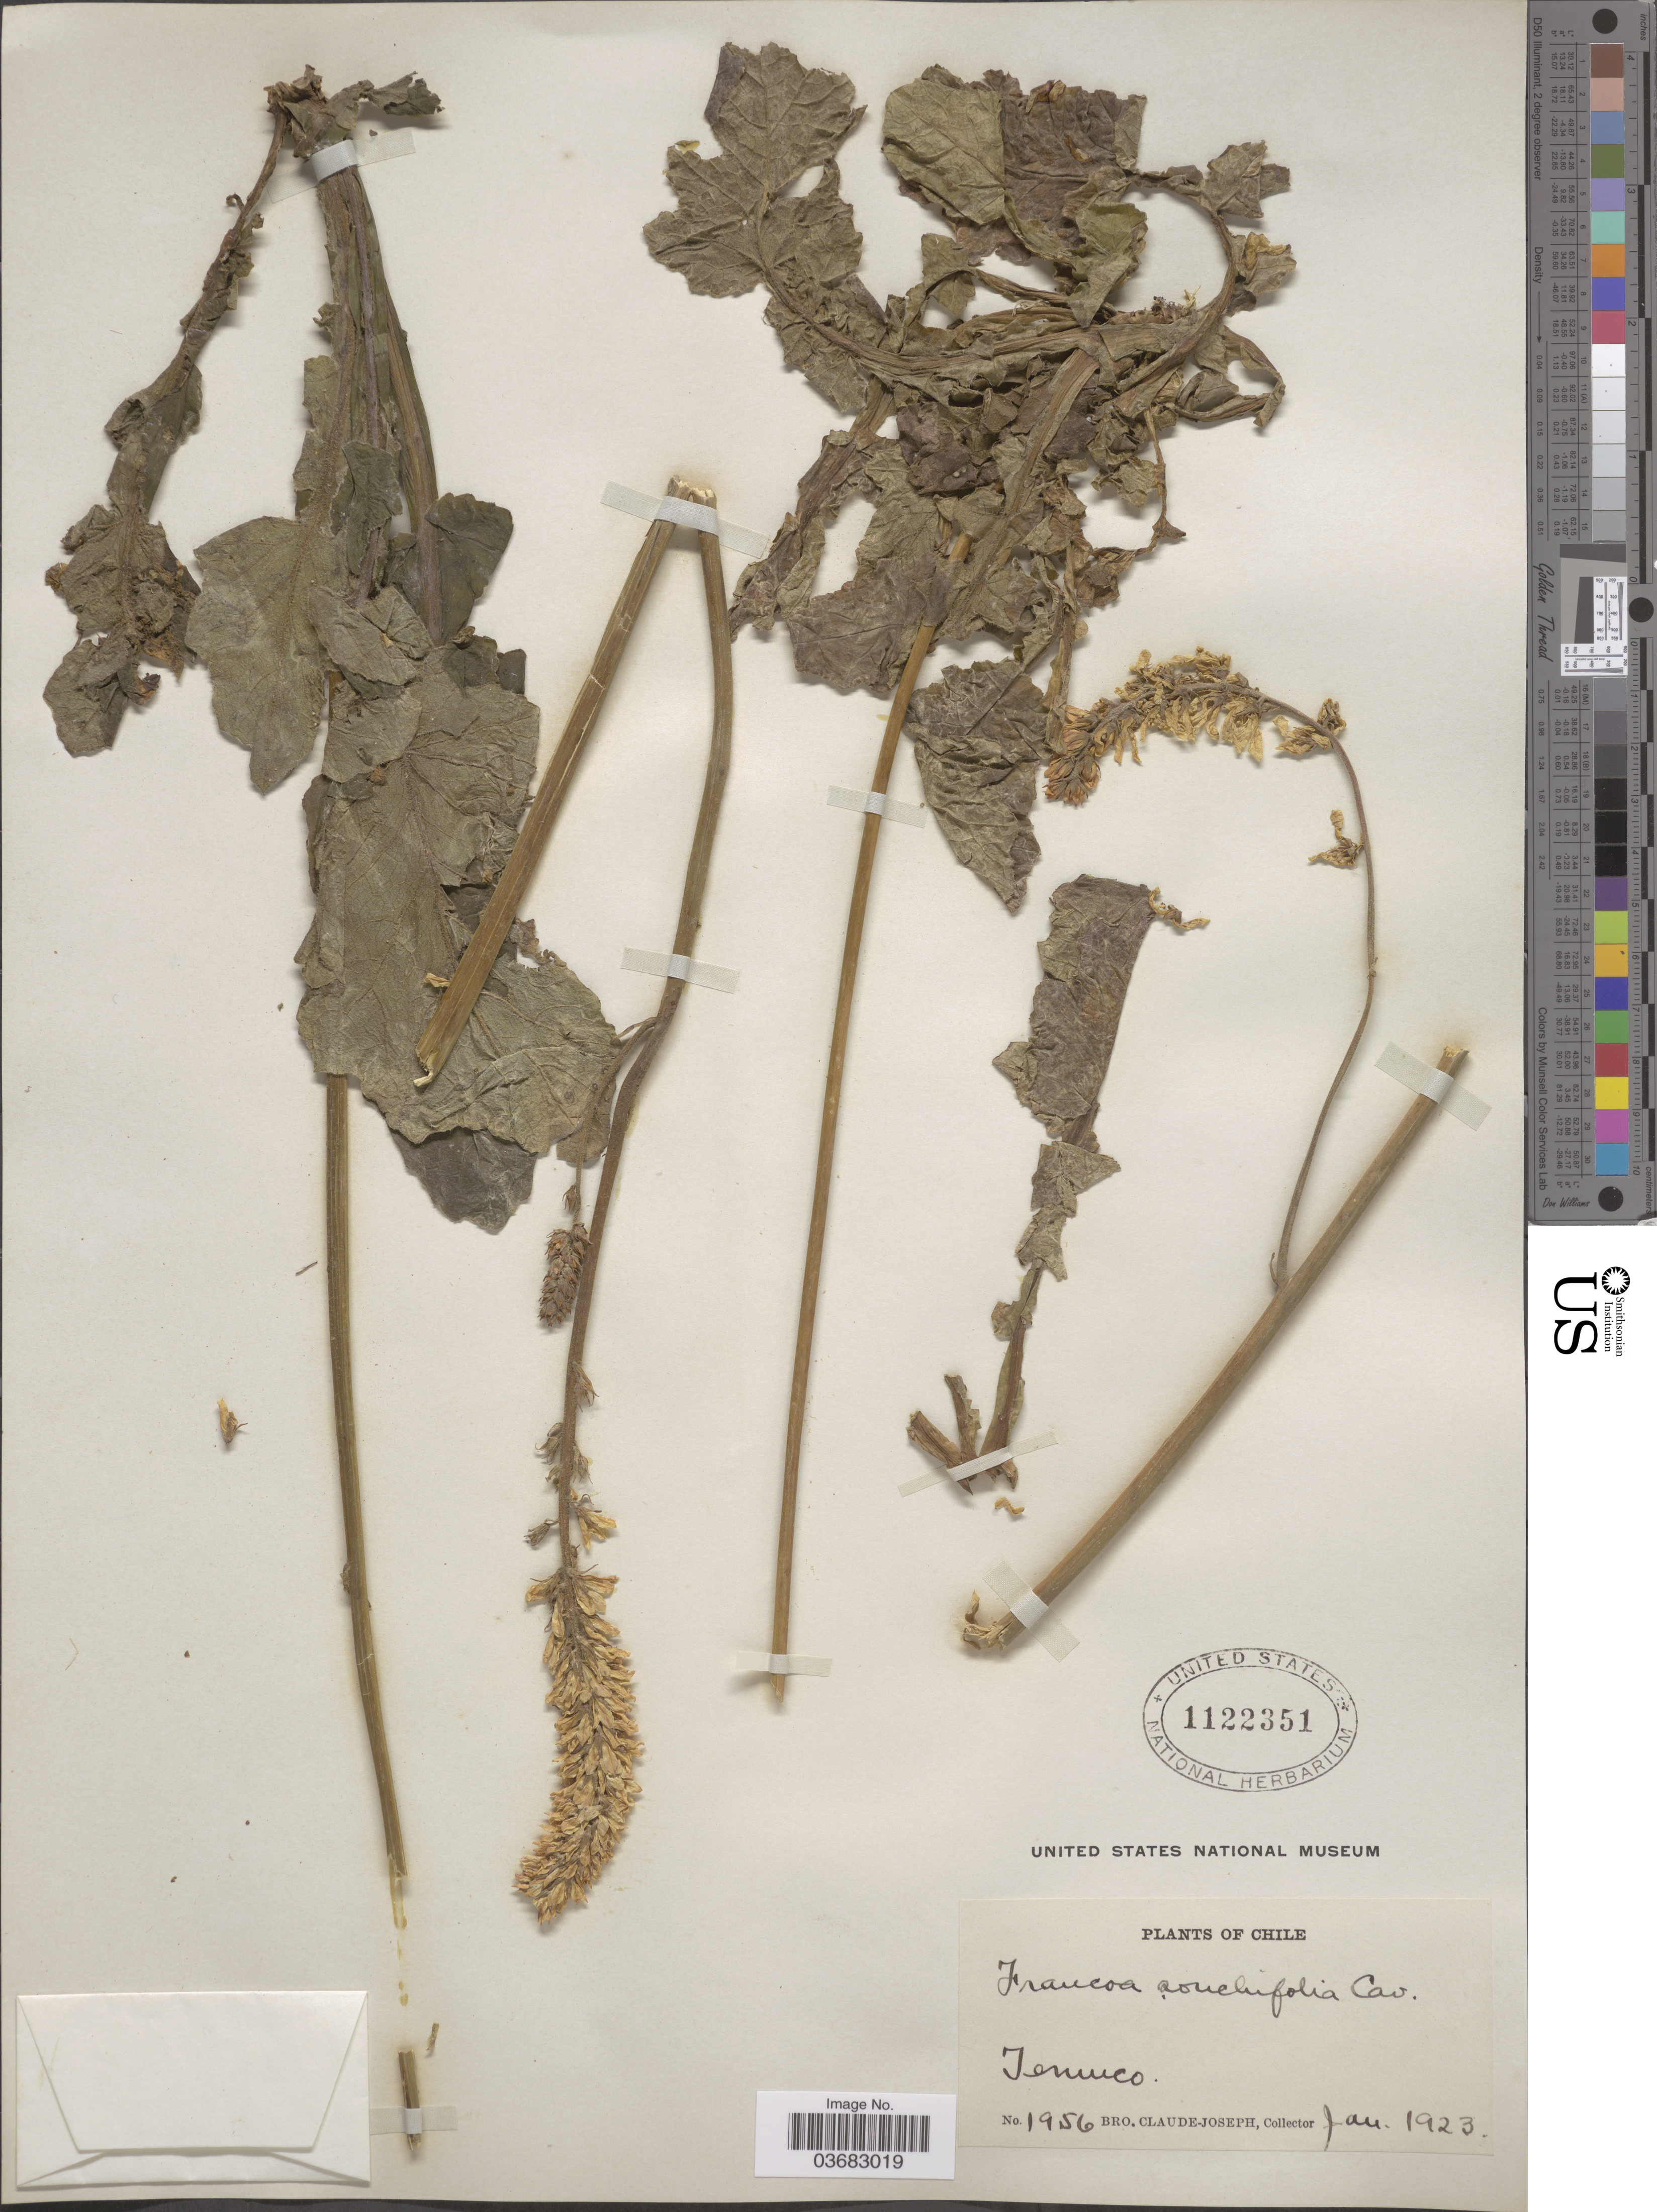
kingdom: Plantae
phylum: Tracheophyta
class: Magnoliopsida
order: Geraniales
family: Francoaceae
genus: Francoa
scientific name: Francoa sonchifolia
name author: Cav.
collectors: Bro. Claude-Joseph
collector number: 1956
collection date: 1923-01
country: Chile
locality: Temuco.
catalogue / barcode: US 1122351